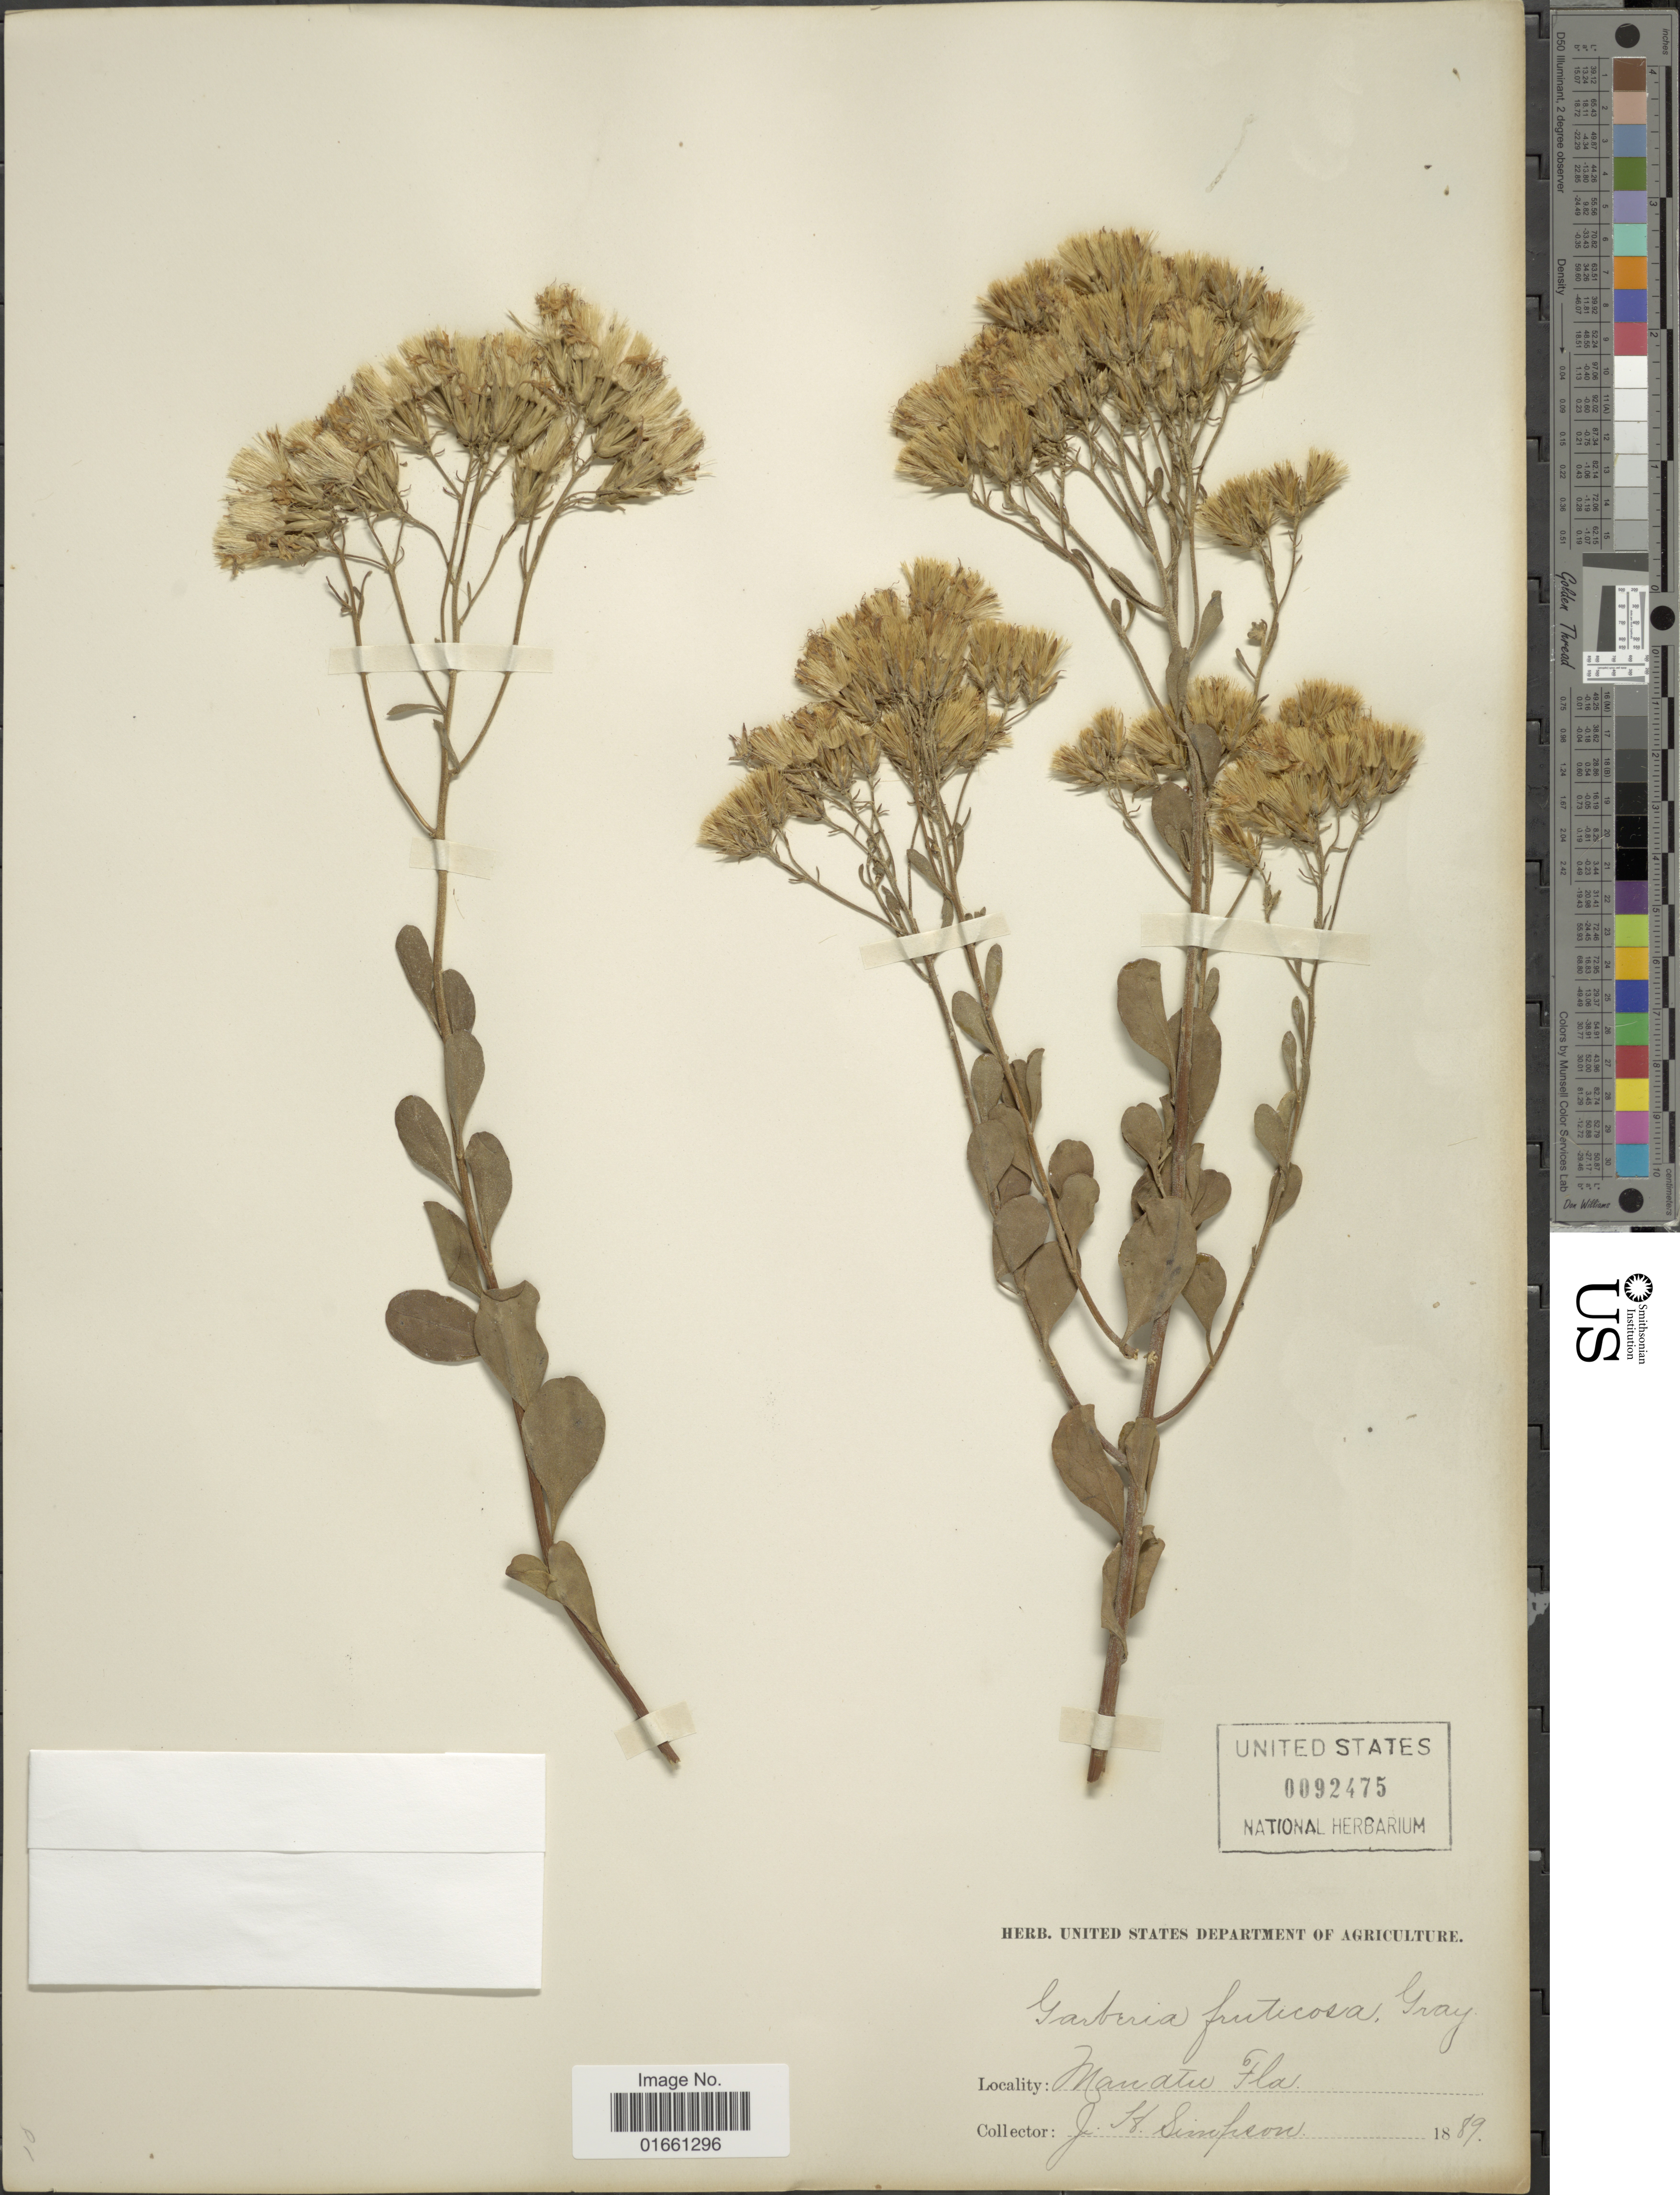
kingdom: Plantae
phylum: Tracheophyta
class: Magnoliopsida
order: Asterales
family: Asteraceae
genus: Garberia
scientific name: Garberia heterophylla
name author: (W. Bartram) Merr. & F. Harper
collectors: J. H. Simpson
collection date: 1889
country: United States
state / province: Florida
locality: Manatee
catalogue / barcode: US 92475